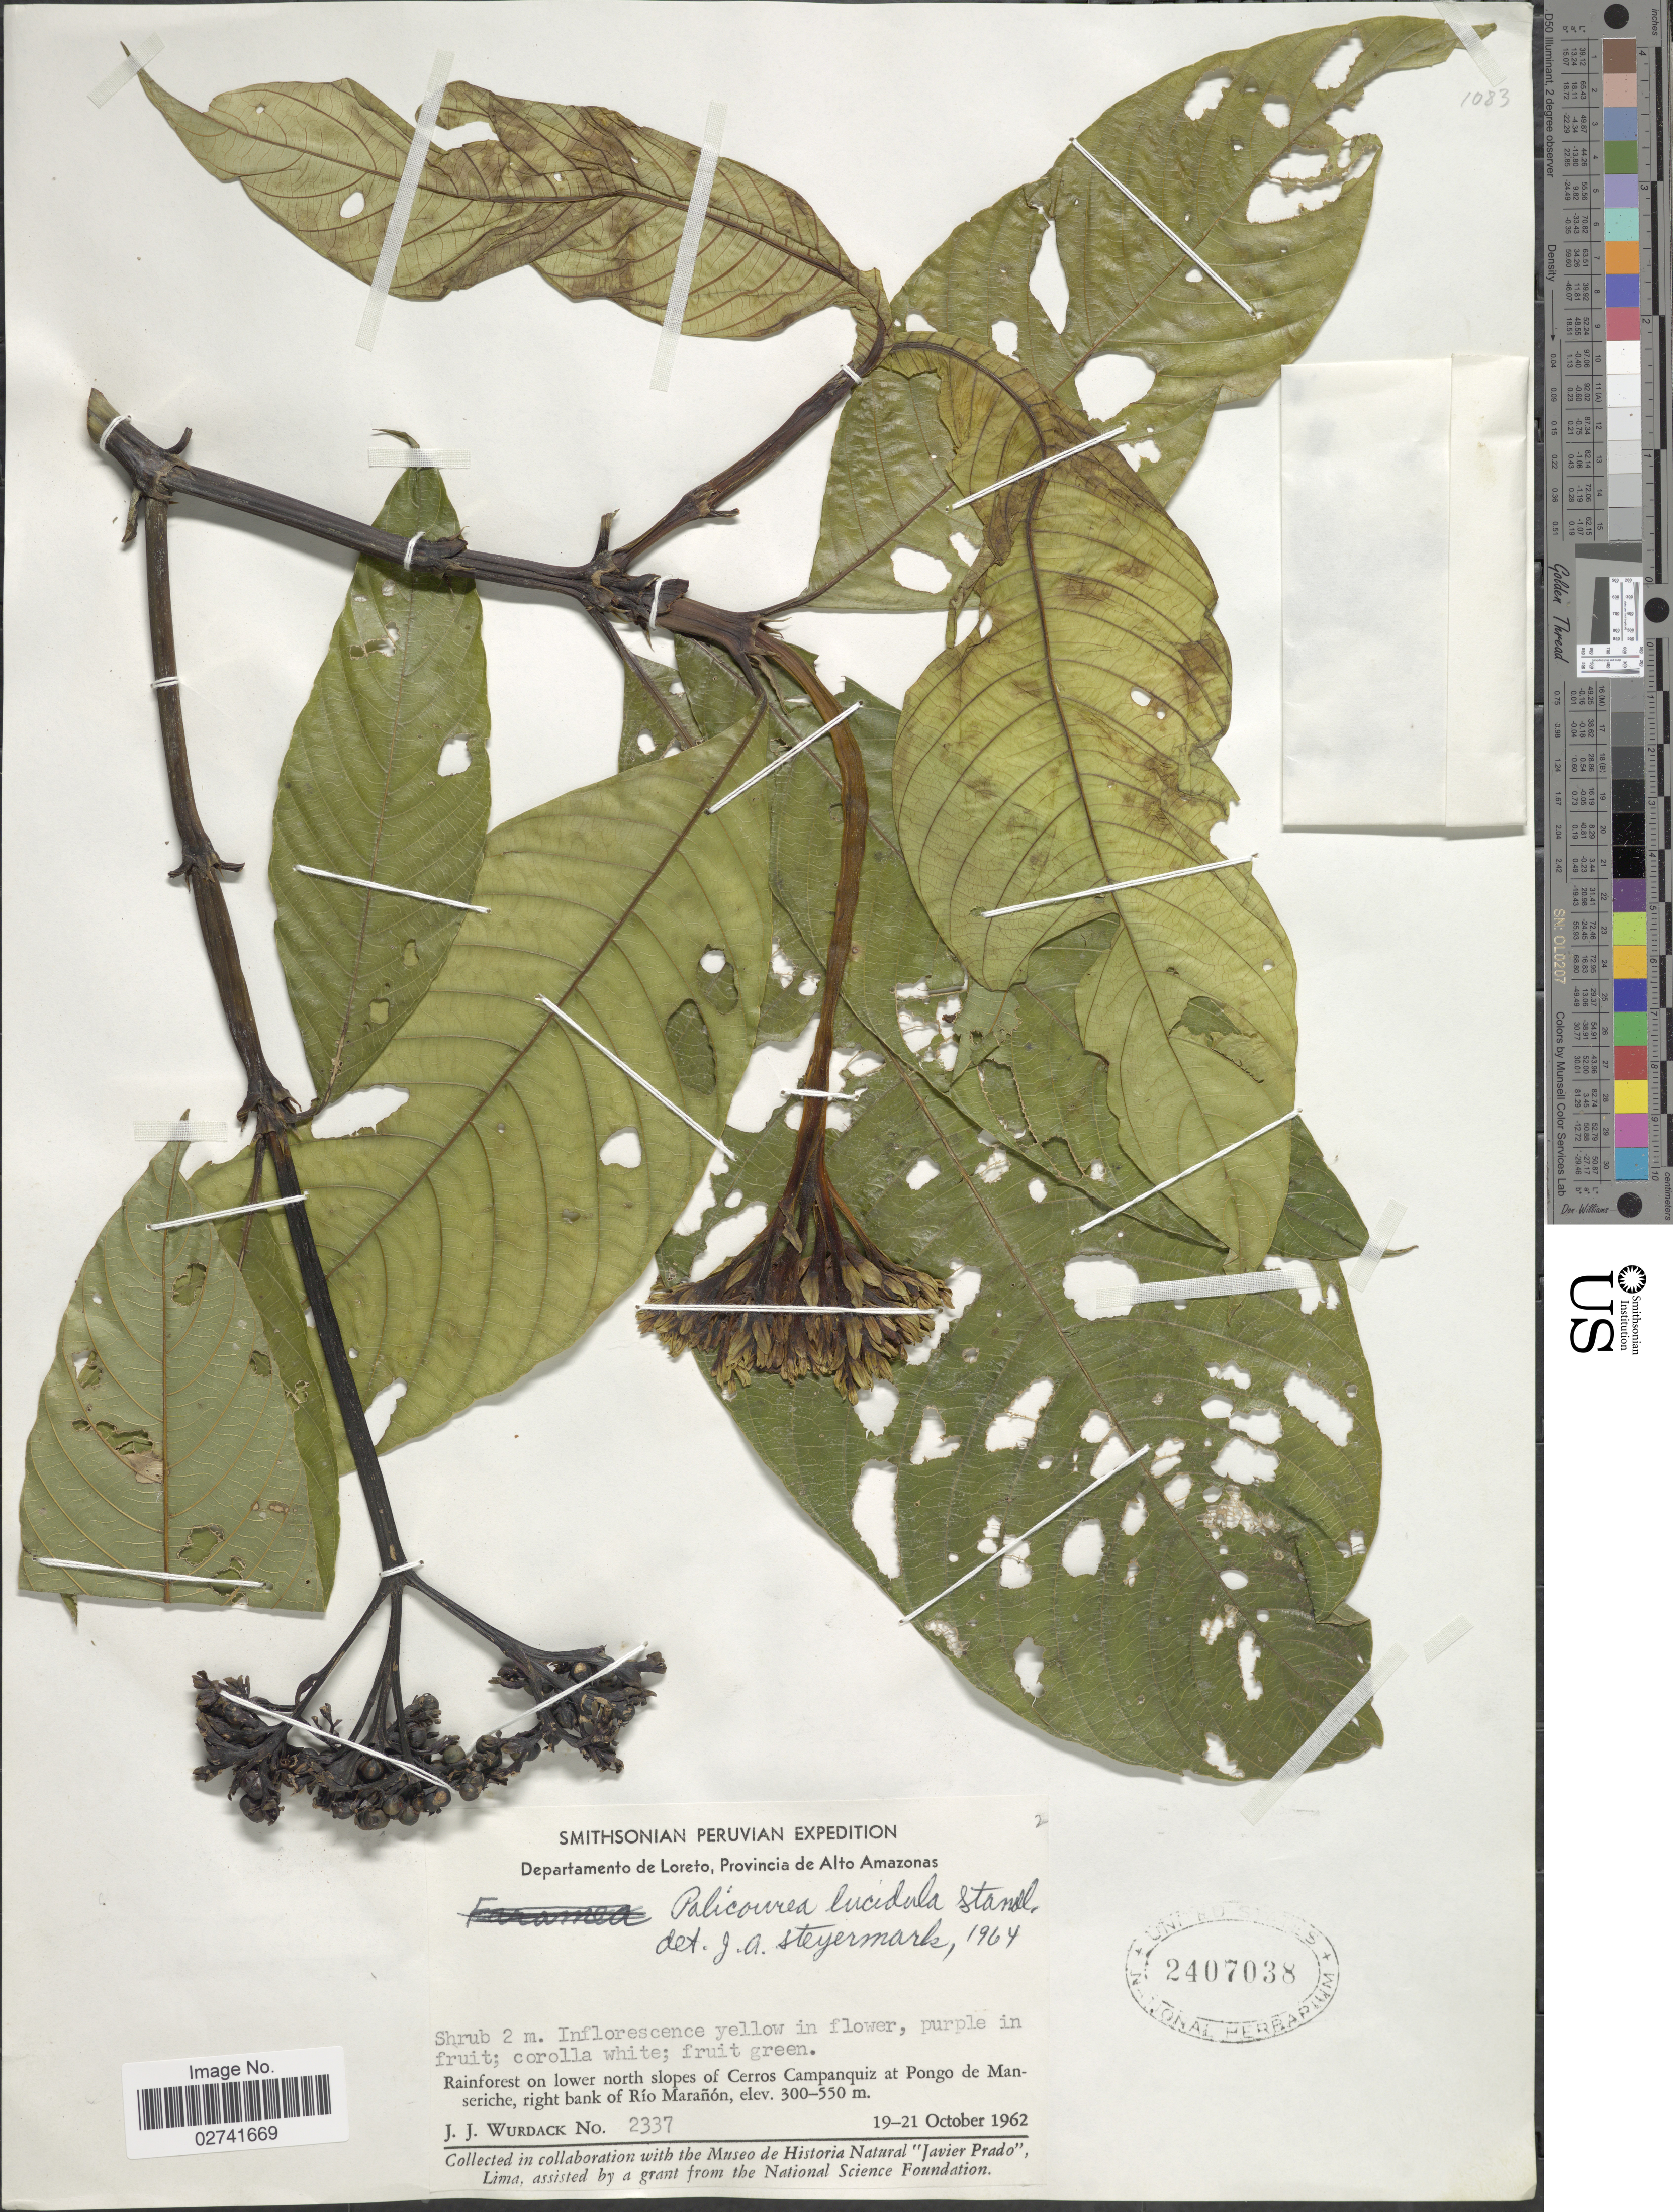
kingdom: Plantae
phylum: Tracheophyta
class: Magnoliopsida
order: Gentianales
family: Rubiaceae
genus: Palicourea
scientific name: Palicourea lucidula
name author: Standl.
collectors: J. J. Wurdack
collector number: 2337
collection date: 1962-10-19/1962-10-21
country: Peru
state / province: Loreto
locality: Departamento de Loreto, Provincia de Alto Amazonas, Rainforest on lower north slopes of Cerros Campanquiz at Pongo de Manseriche, right bank of Río Marañón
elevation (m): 300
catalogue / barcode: US 2407038